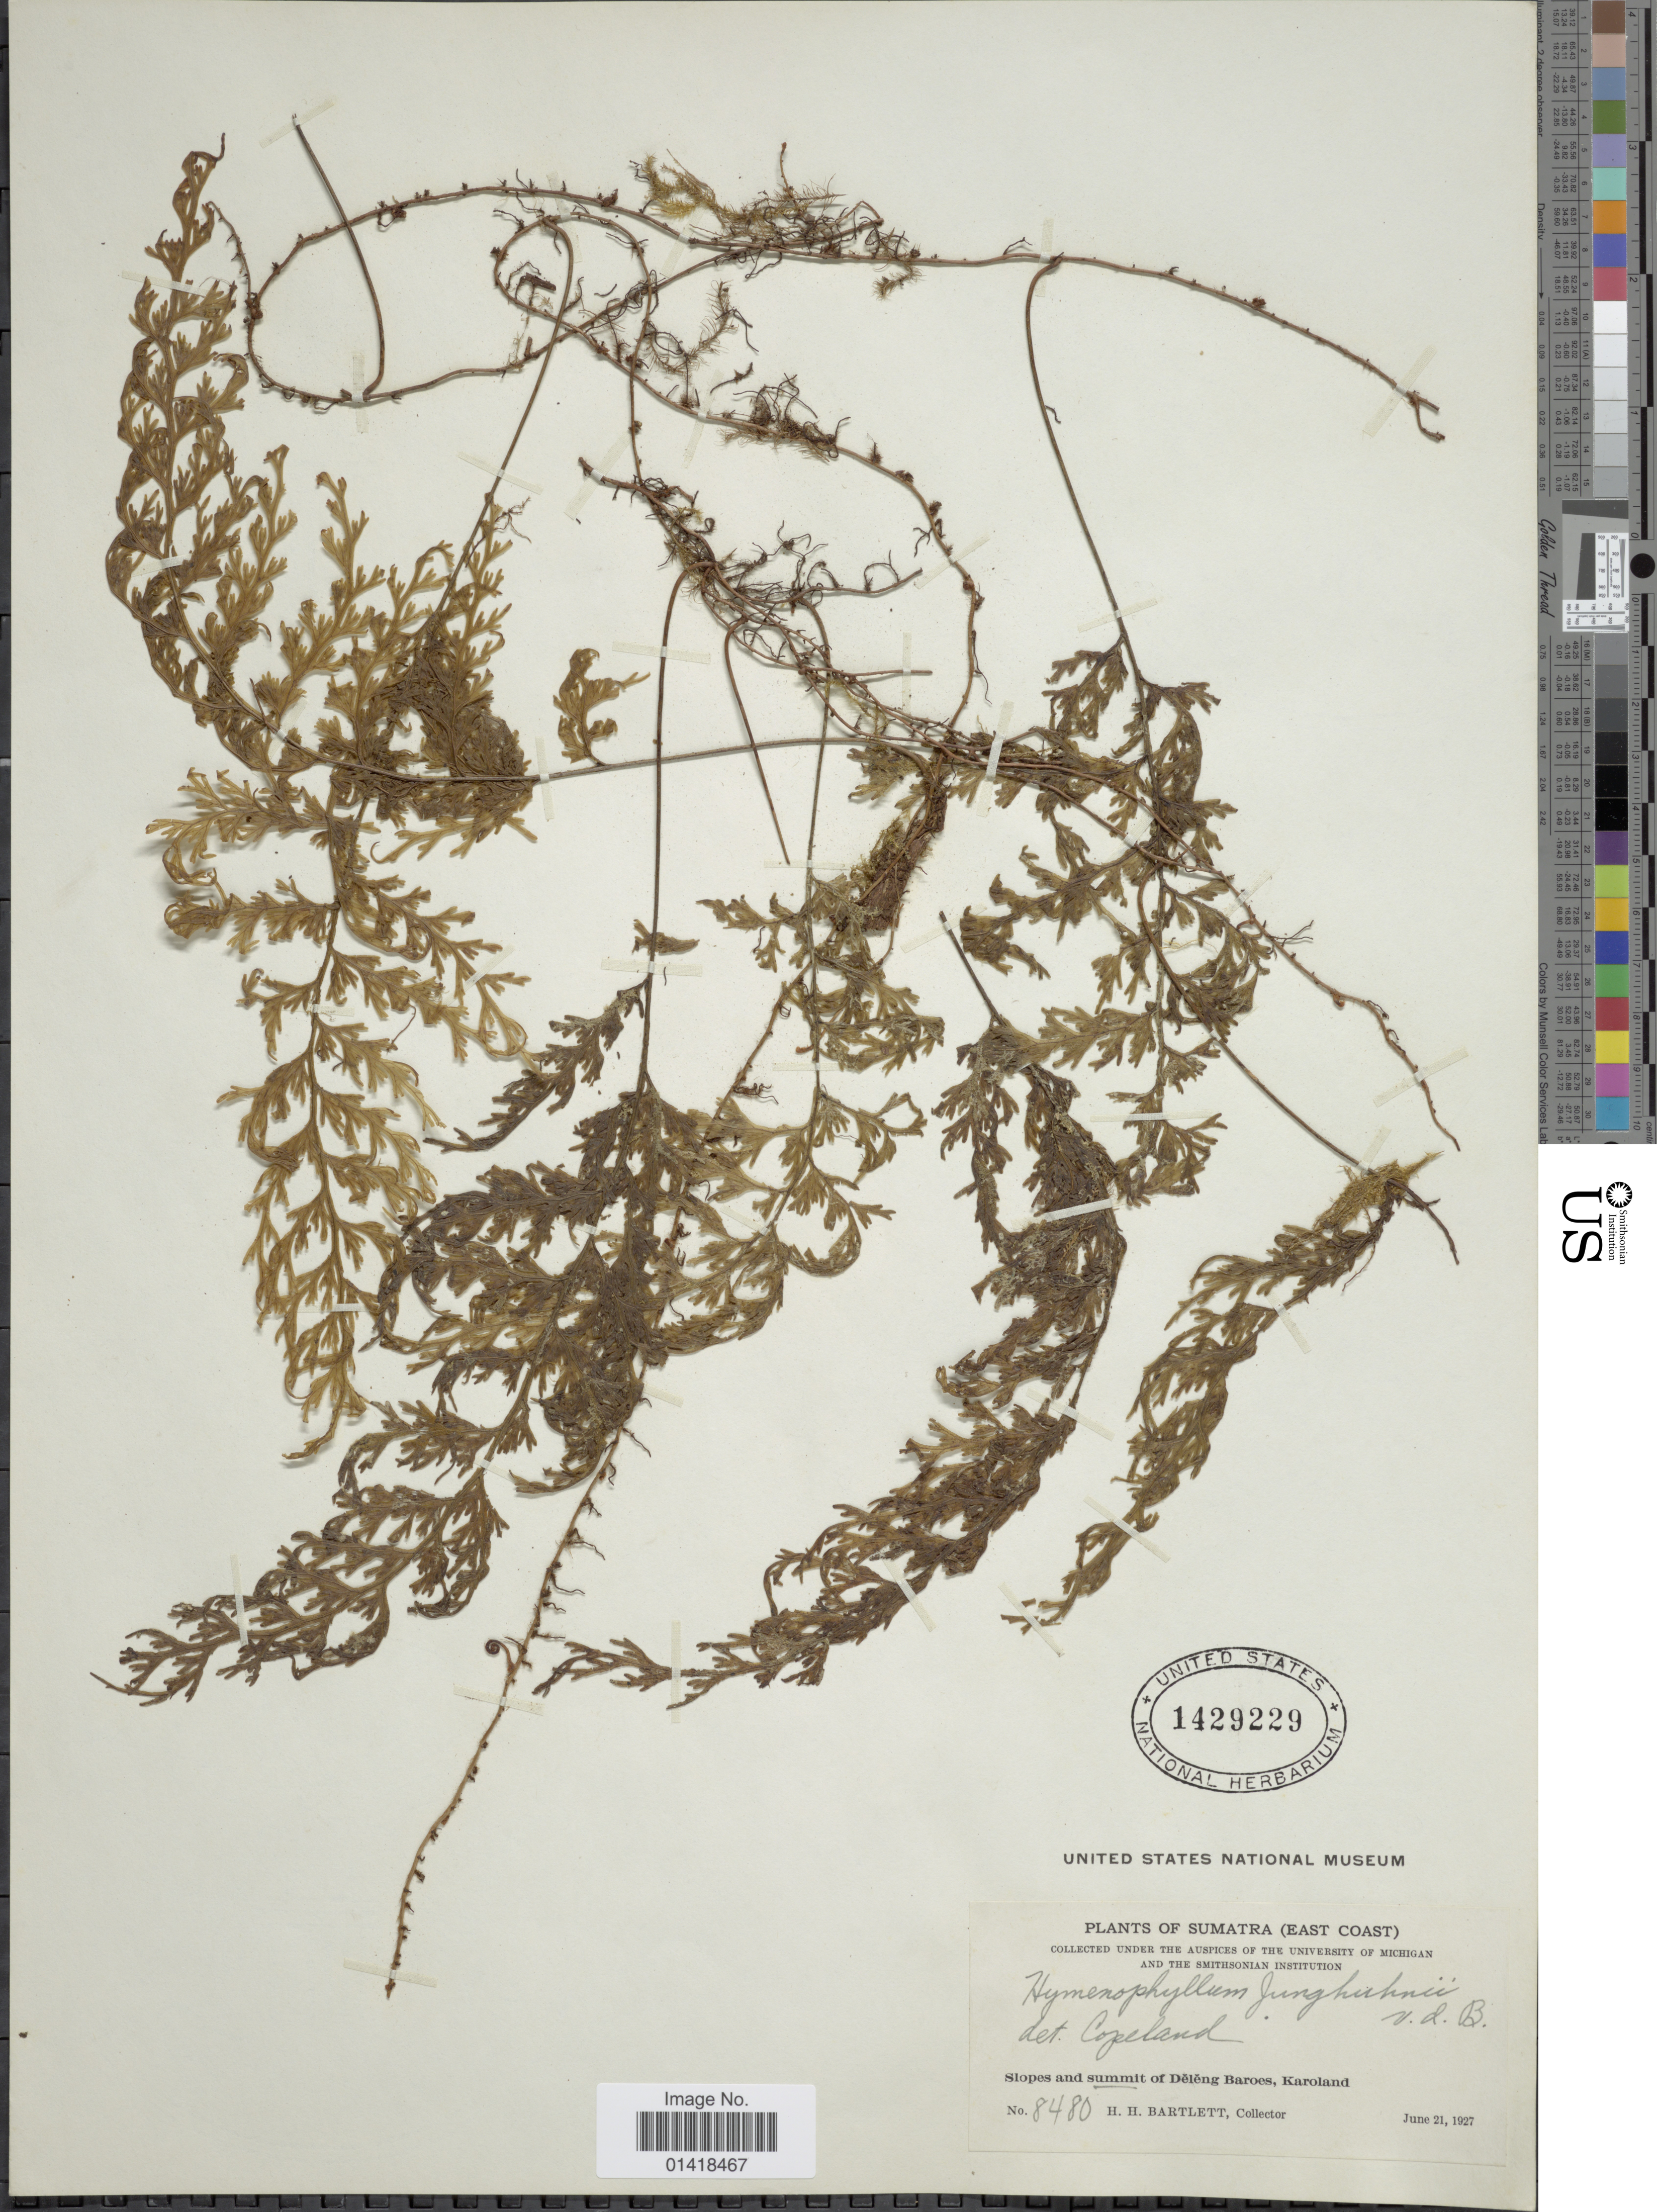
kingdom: Plantae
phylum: Tracheophyta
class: Polypodiopsida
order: Hymenophyllales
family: Hymenophyllaceae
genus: Hymenophyllum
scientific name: Hymenophyllum junghuhnii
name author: Bosch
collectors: H. H. Bartlett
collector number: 8480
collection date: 1927-06-21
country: Indonesia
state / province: Sumatra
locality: East Coast. Slope and summit of Deleng Baroes, Karoland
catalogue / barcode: US 1429229